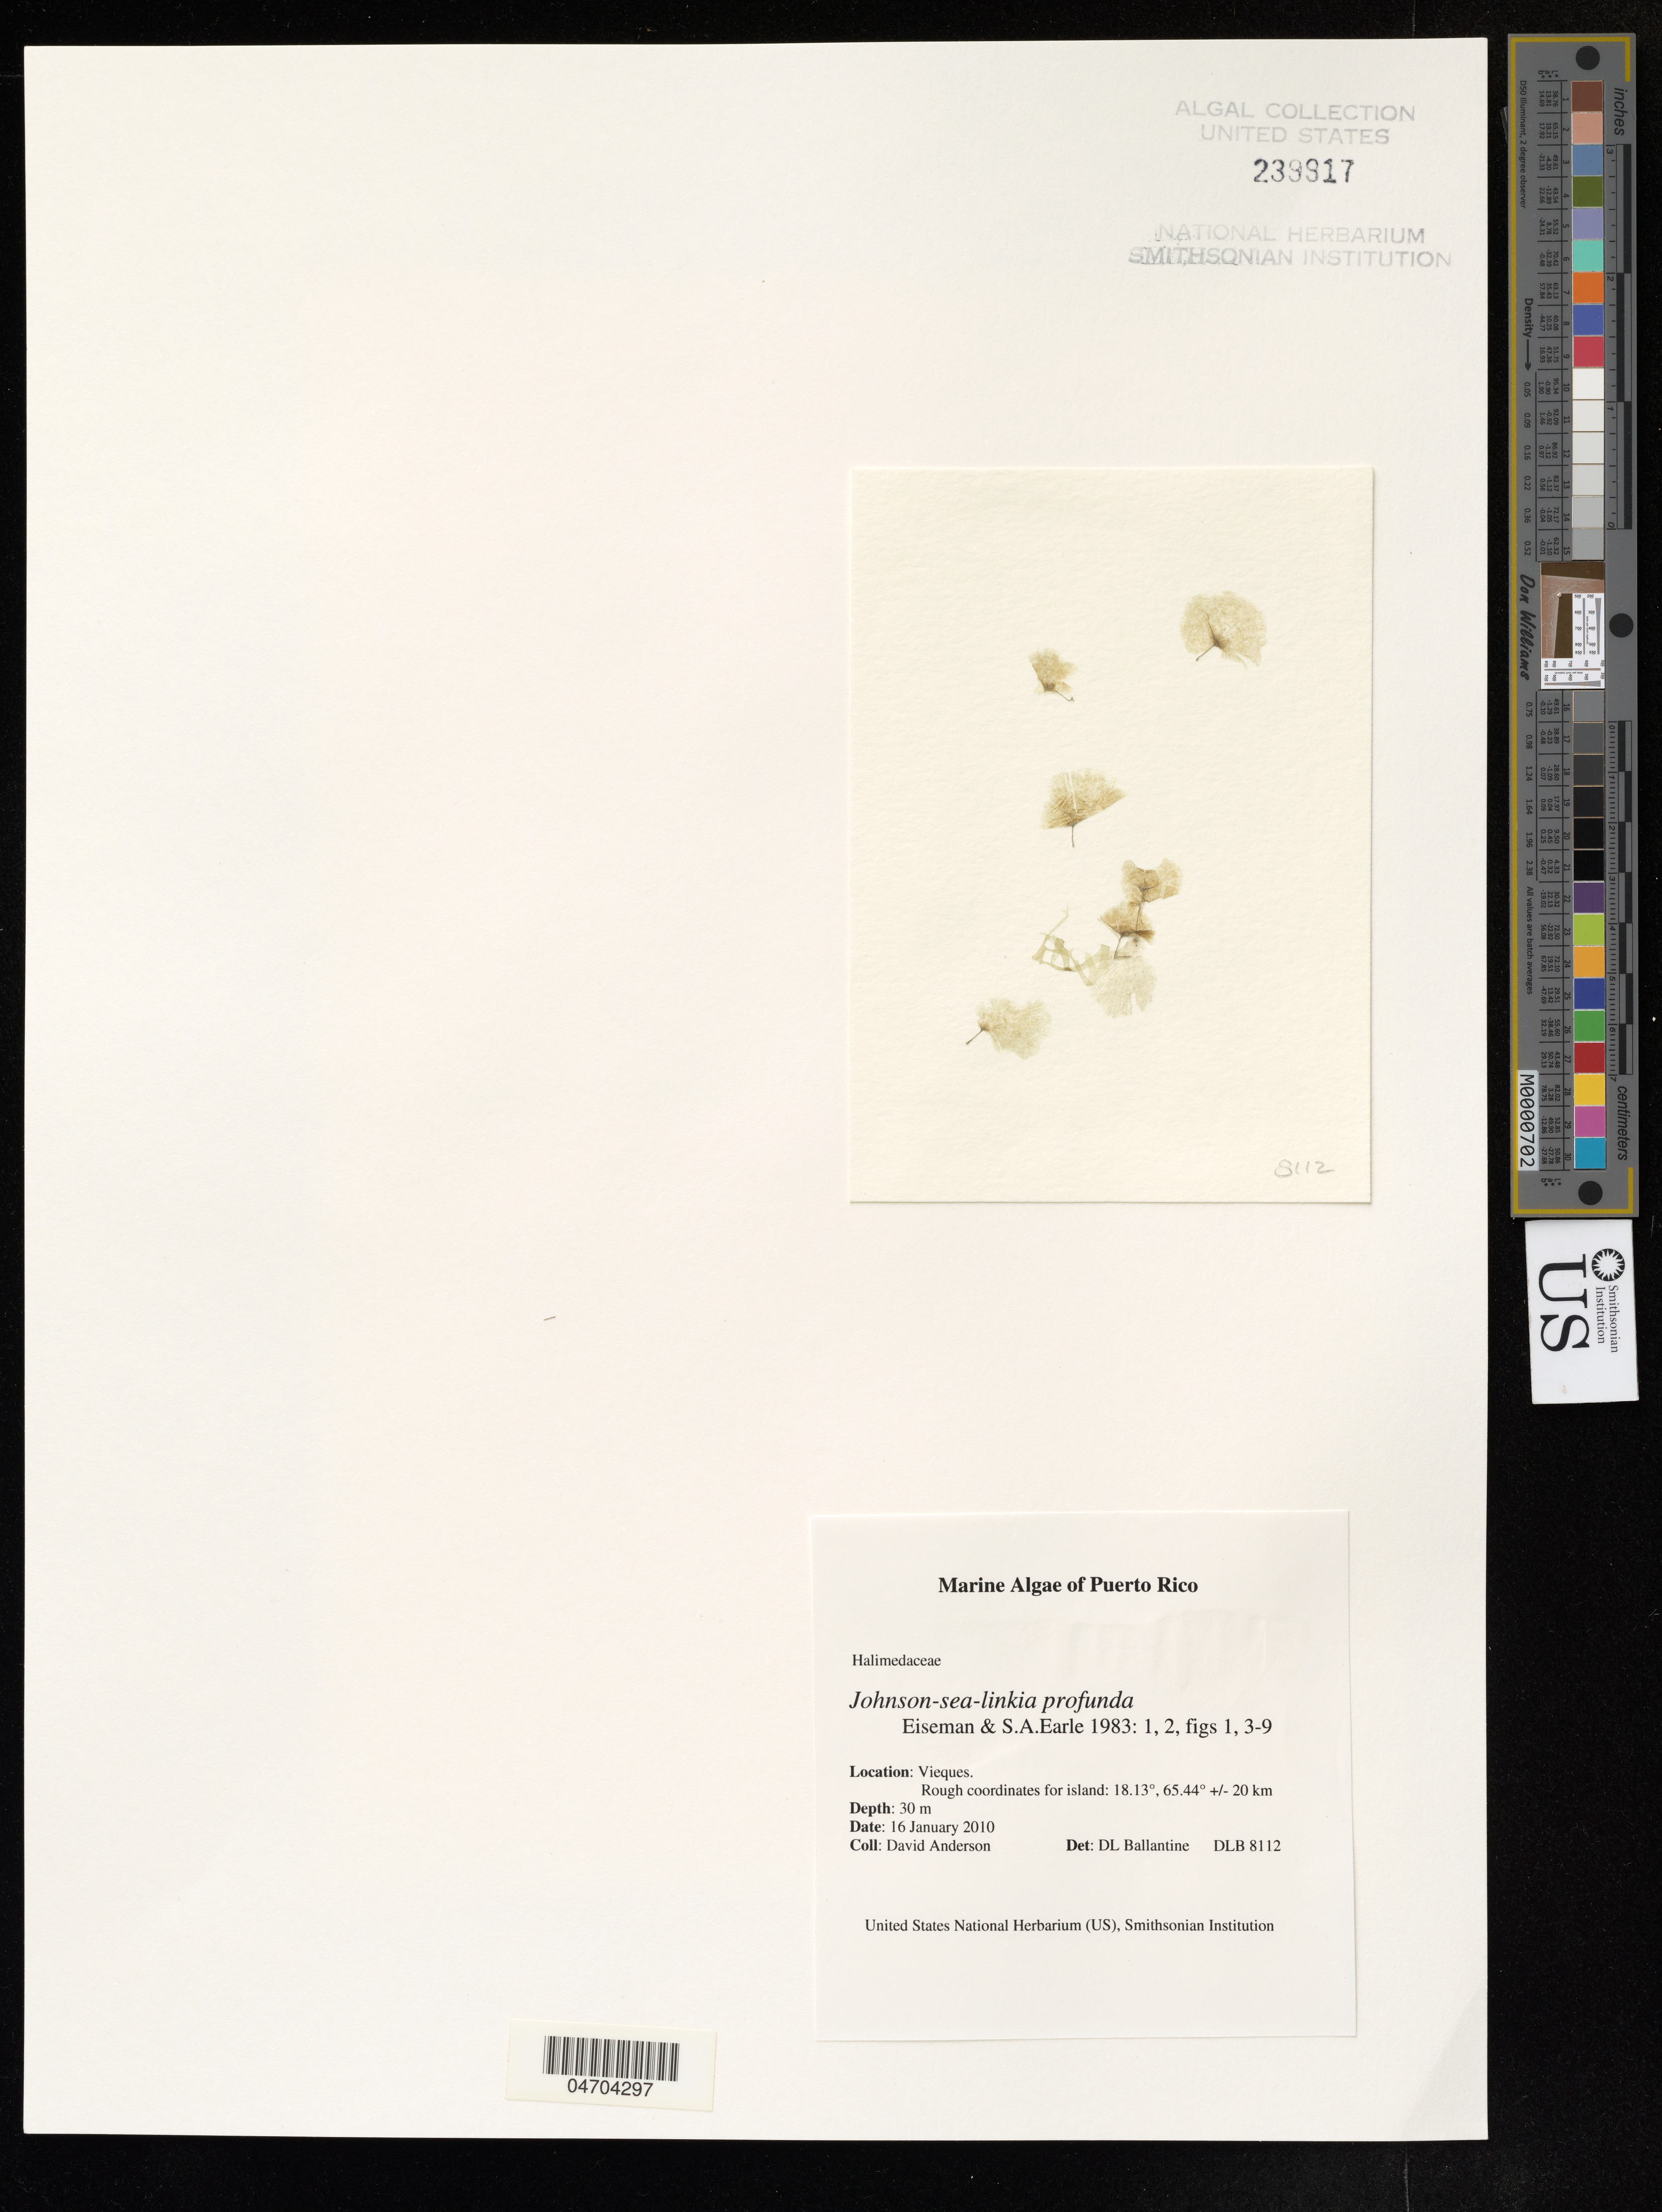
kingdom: Plantae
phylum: Chlorophyta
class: Ulvophyceae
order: Bryopsidales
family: Codiaceae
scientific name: Johnson-sea-linkia profunda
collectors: D. Anderson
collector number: DLB 8112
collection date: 2010-01-16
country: Puerto Rico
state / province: Vieques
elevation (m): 30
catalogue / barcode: US 239917